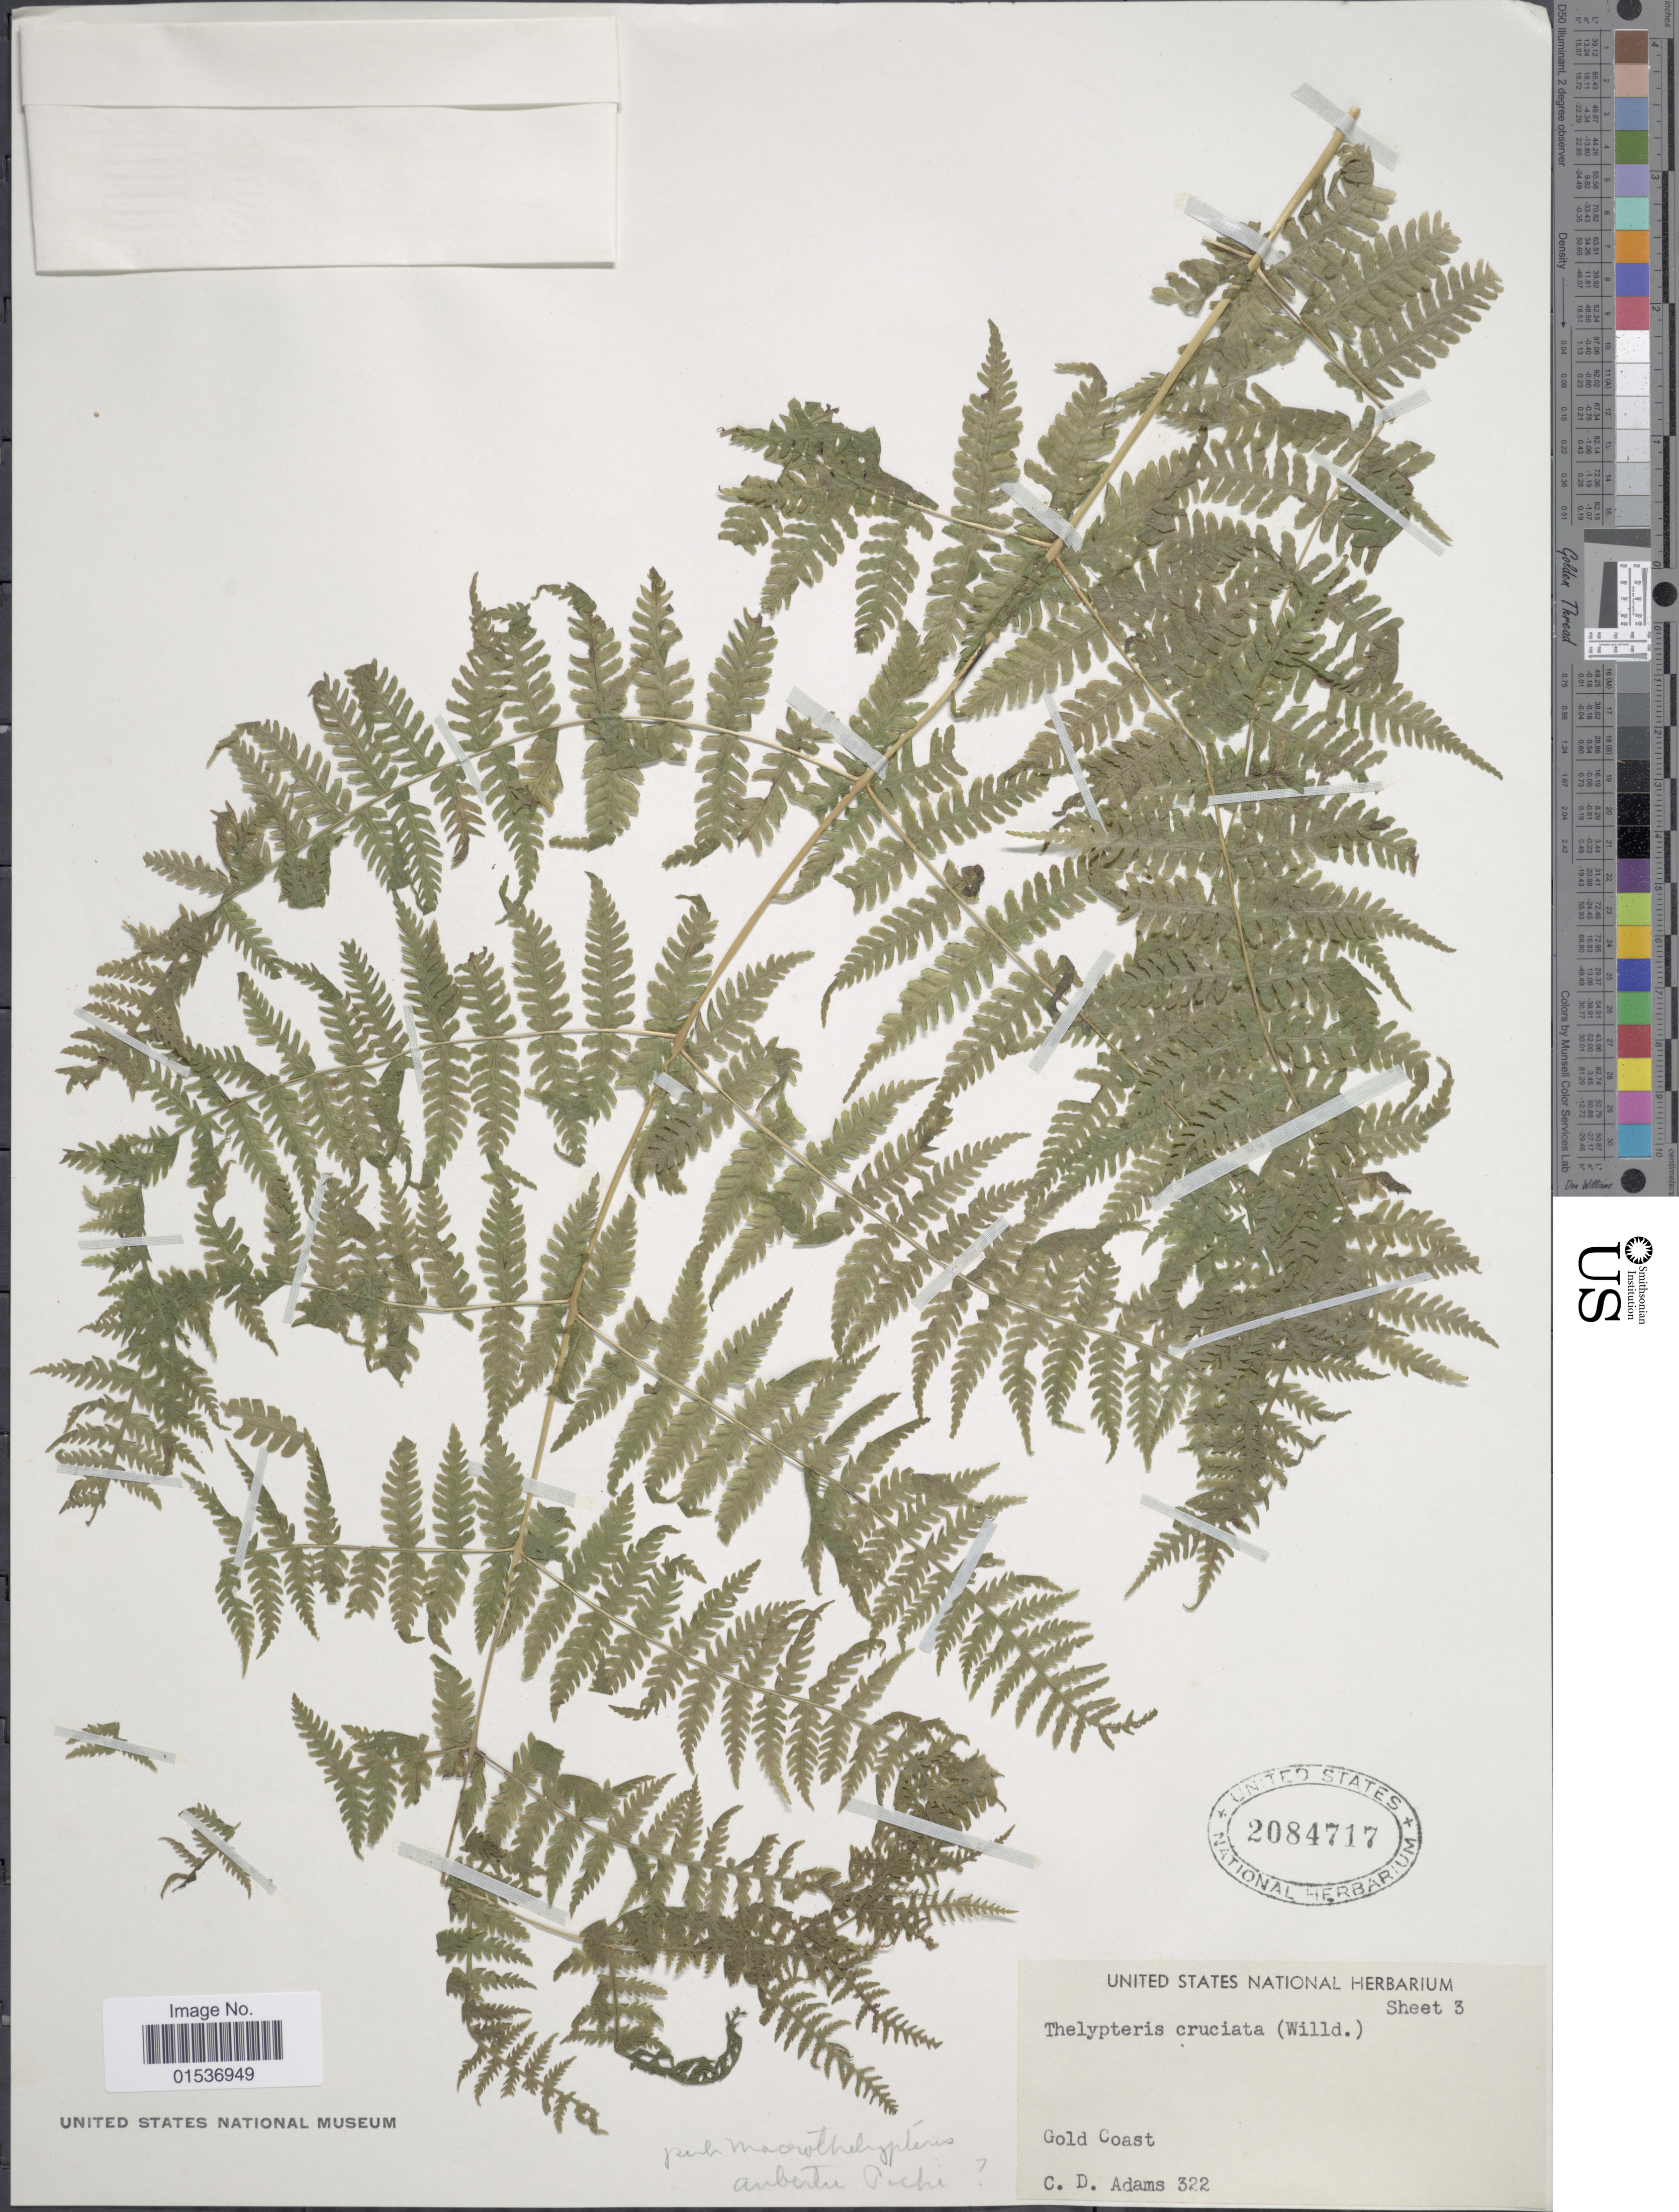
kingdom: Plantae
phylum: Tracheophyta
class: Polypodiopsida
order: Polypodiales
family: Thelypteridaceae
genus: Pseudophegopteris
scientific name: Pseudophegopteris cruciata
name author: (Willd.) Holttum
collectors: C. D. Adams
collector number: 322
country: Ghana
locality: Gold Coast.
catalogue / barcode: US 2084717